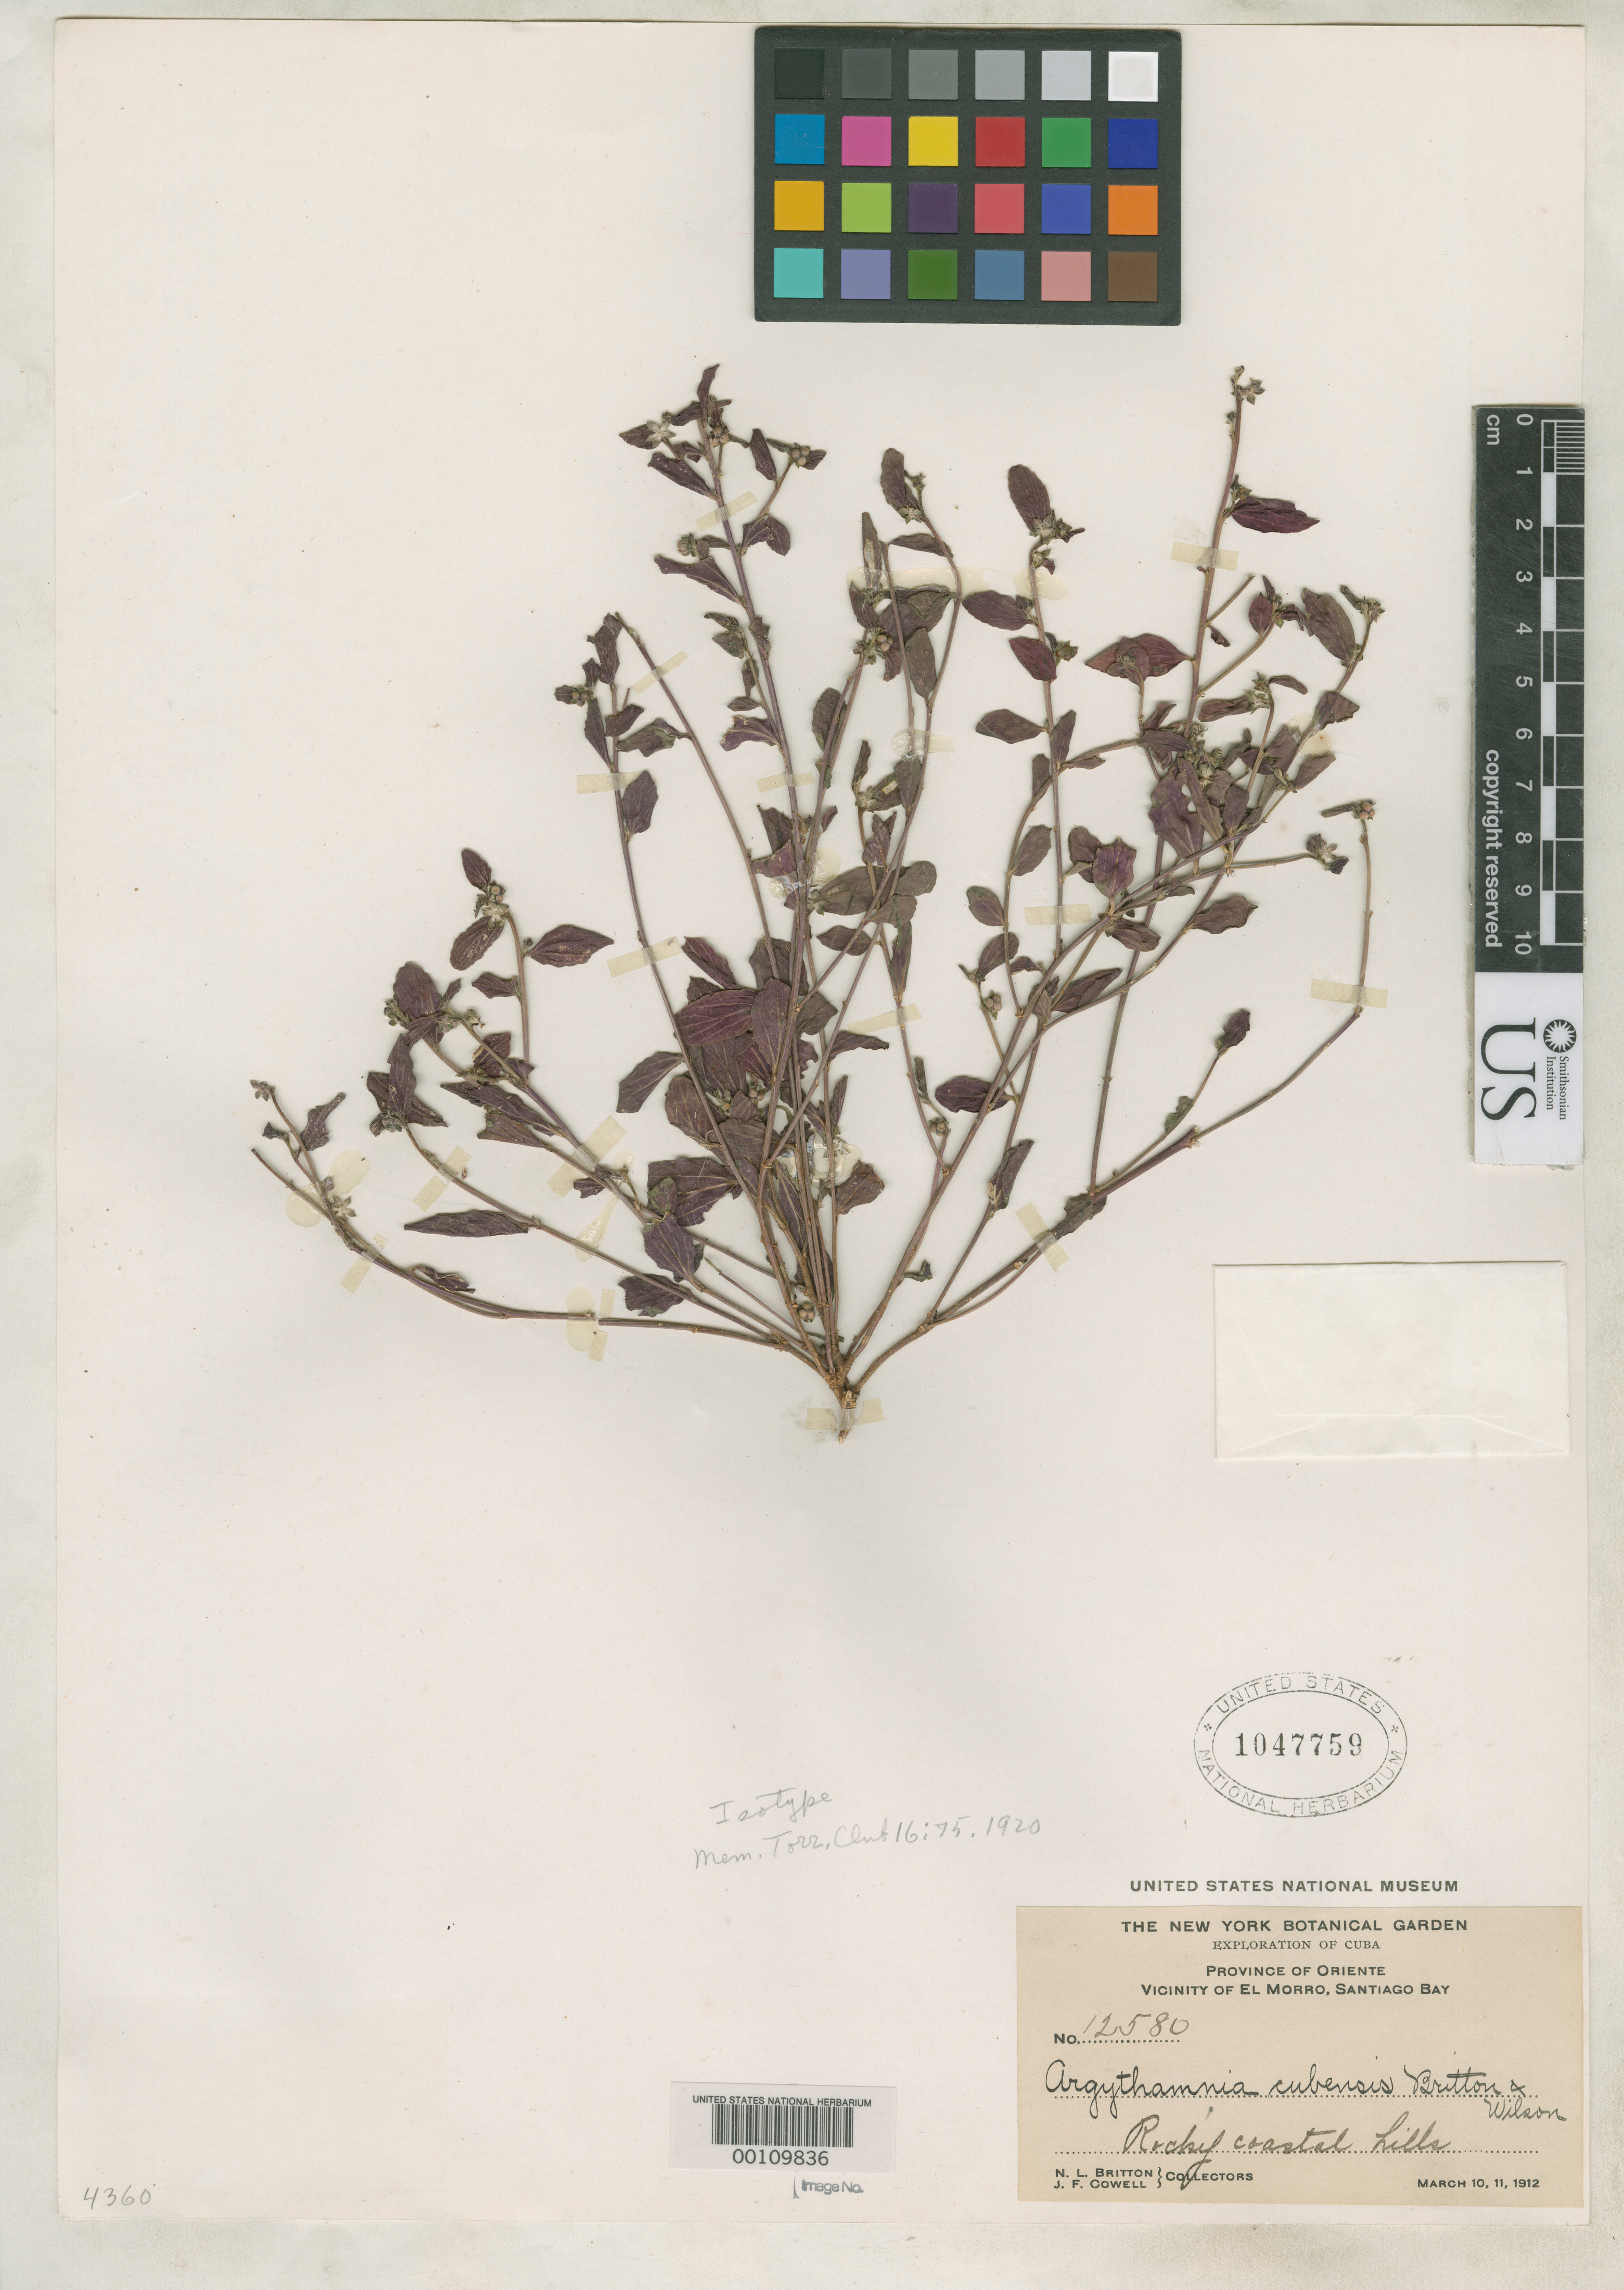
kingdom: Plantae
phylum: Tracheophyta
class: Magnoliopsida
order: Malpighiales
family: Euphorbiaceae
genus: Argythamnia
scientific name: Argythamnia cubensis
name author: Britton & P. Wilson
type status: Isotype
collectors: N. Britton & J. F. Cowell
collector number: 12580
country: Cuba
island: Greater Antilles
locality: El Morro.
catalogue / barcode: US 1047759